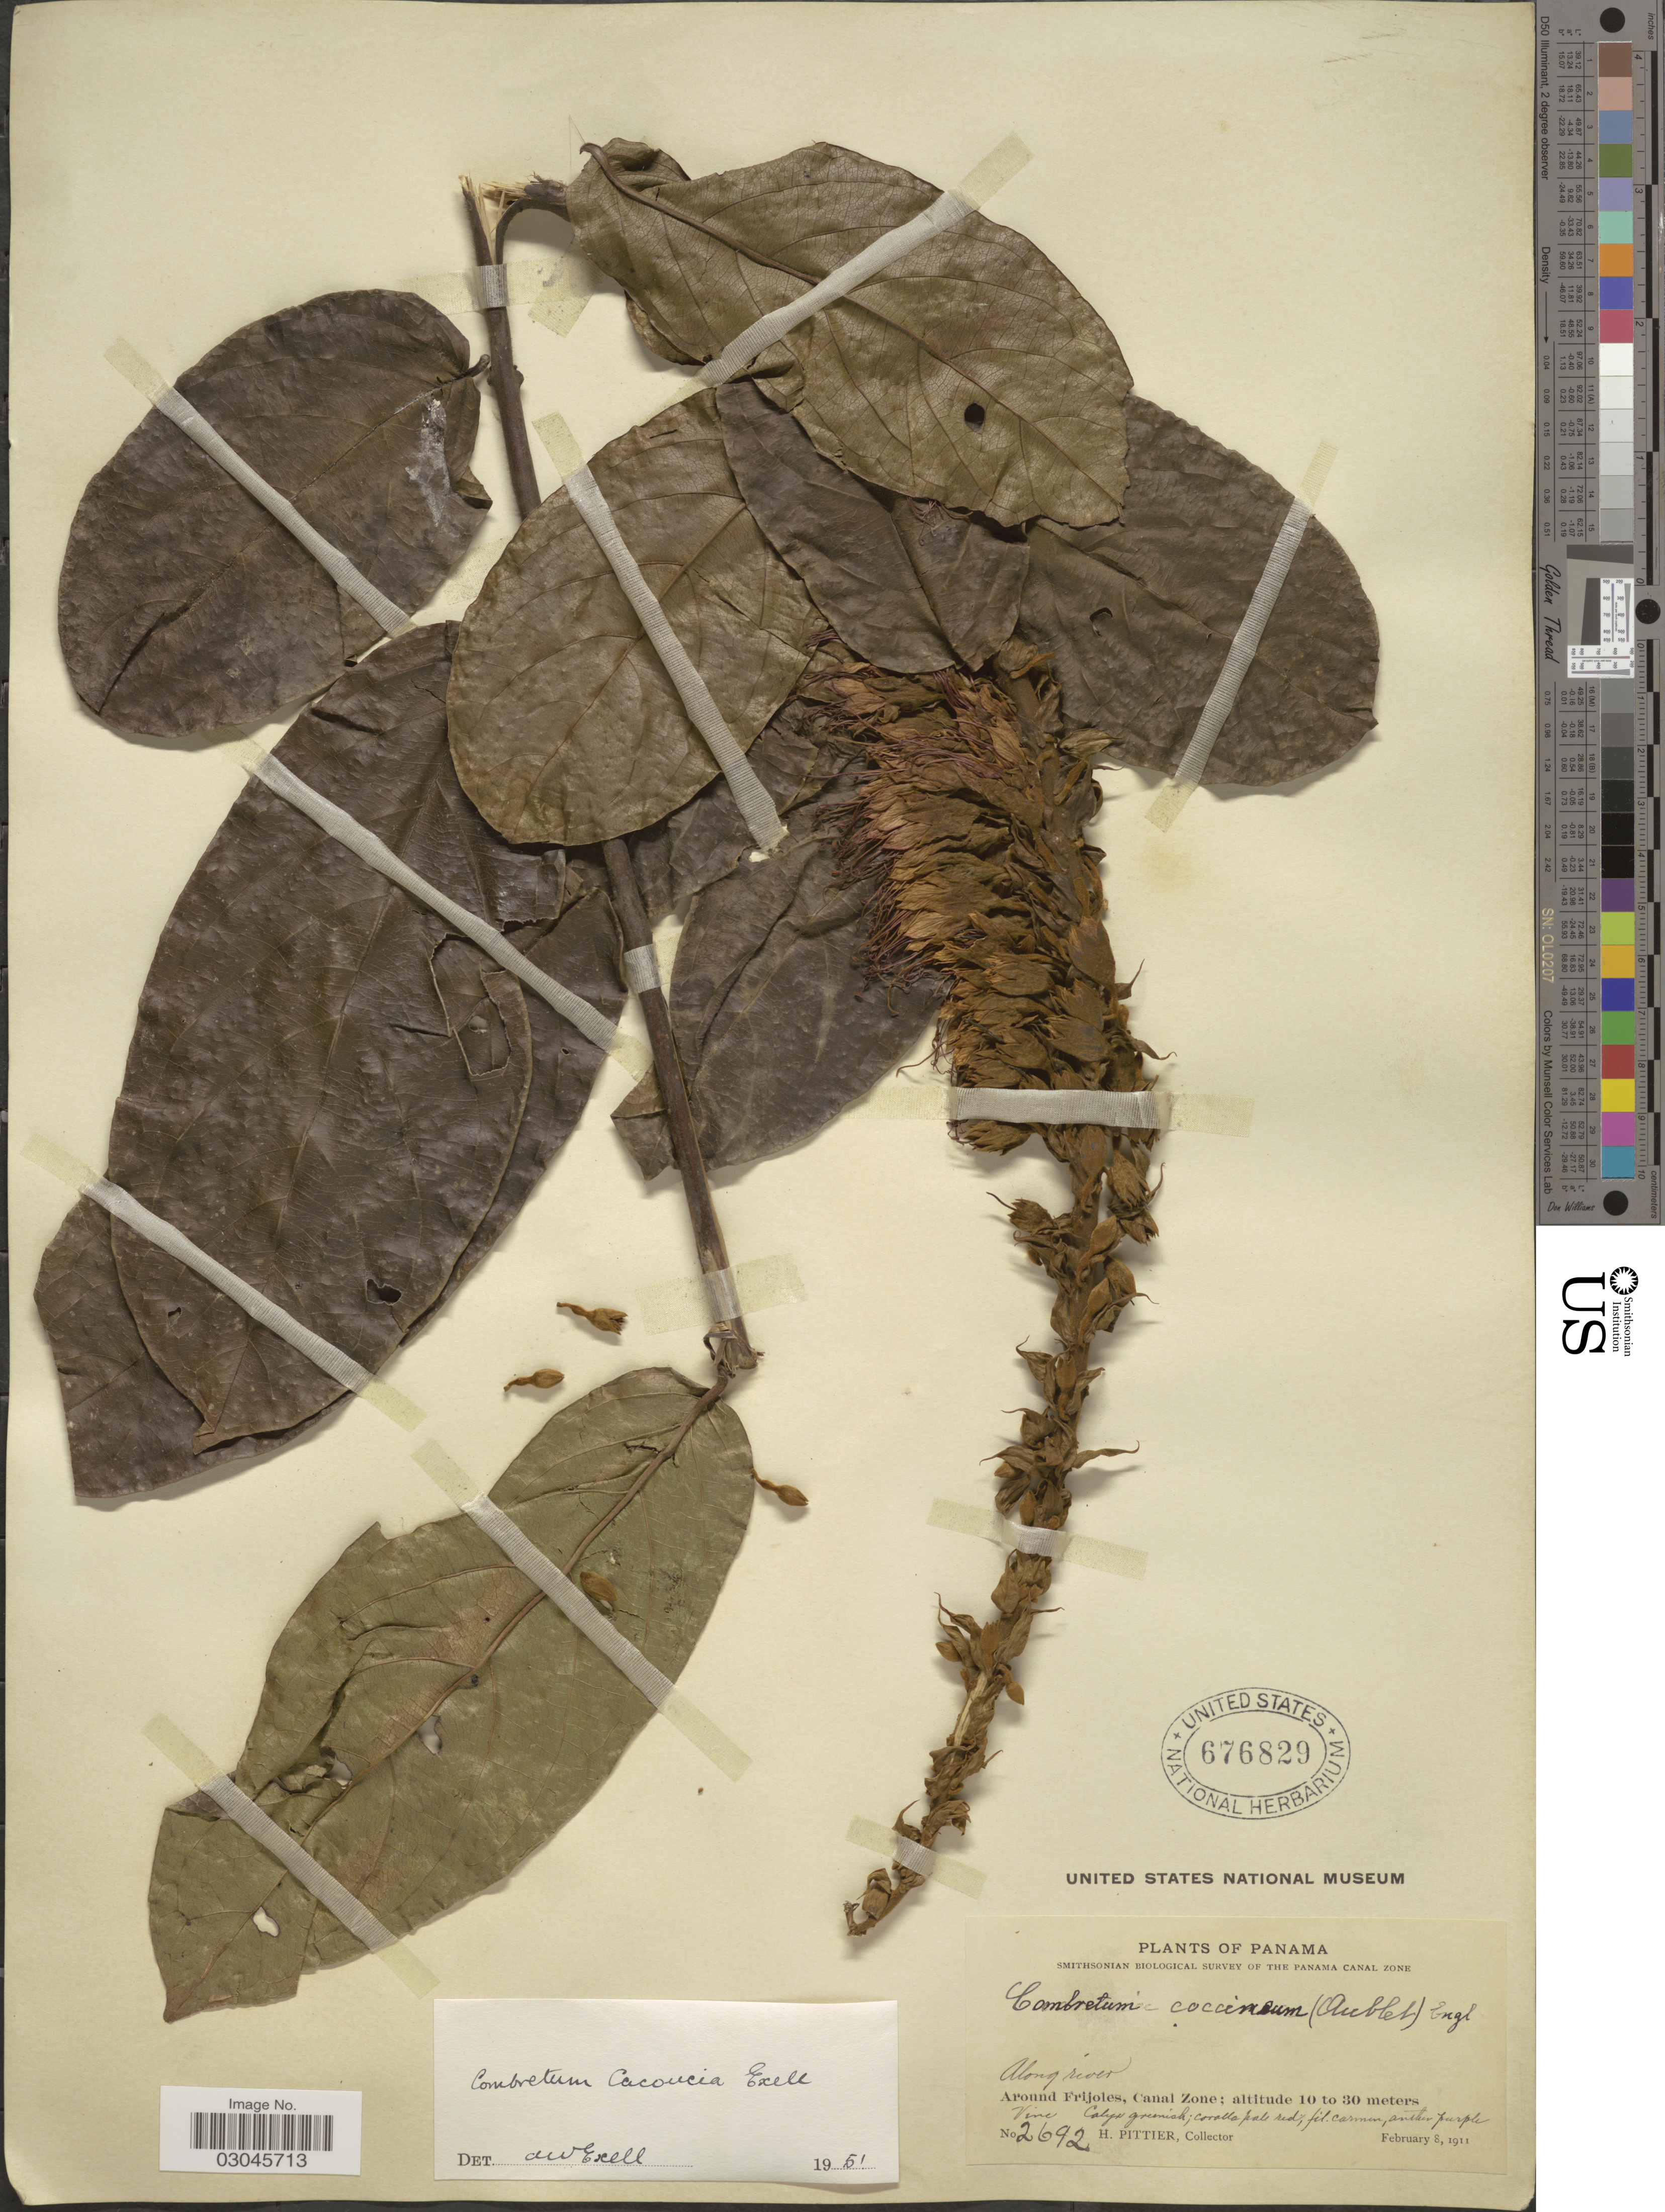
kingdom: Plantae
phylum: Tracheophyta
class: Magnoliopsida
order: Myrtales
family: Combretaceae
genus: Combretum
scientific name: Combretum cacoucia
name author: Exell ex Sandwith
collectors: H. F. Pittier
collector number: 2692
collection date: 1911-02-08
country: Panama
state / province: Colón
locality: Along river, Around Frijoles, Canal Zone.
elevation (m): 10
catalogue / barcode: US 676829